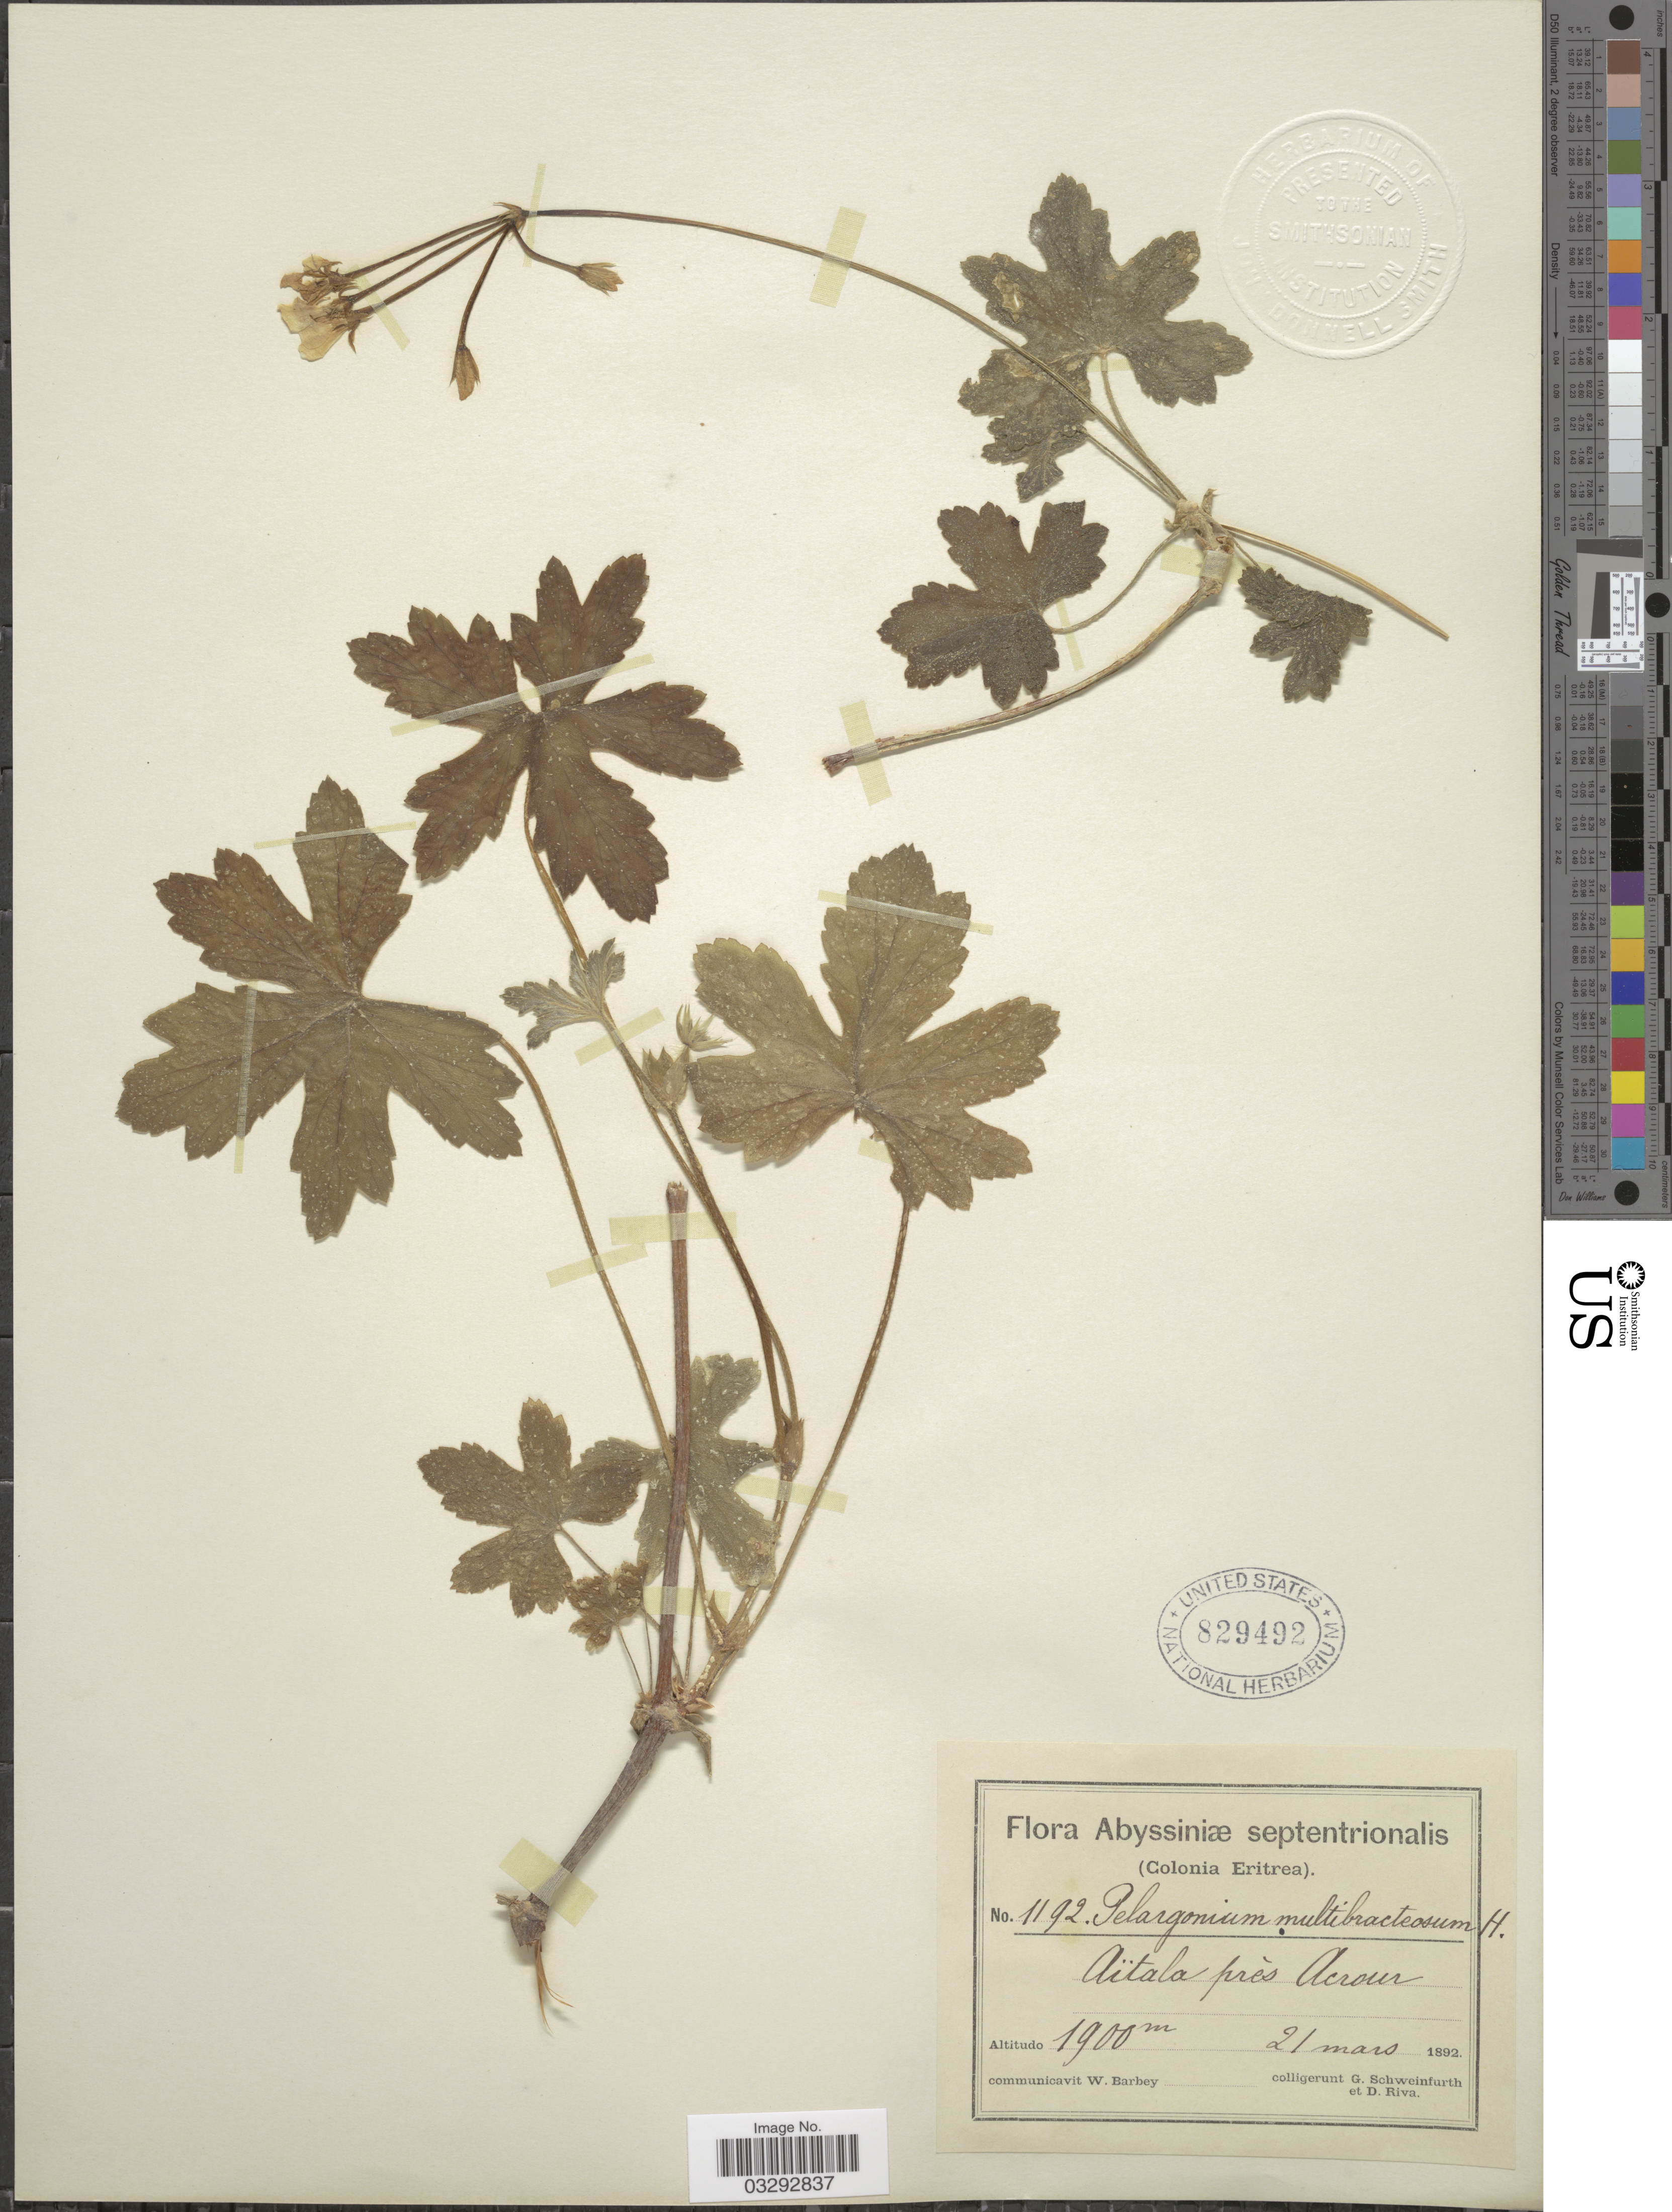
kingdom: Plantae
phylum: Tracheophyta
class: Magnoliopsida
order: Geraniales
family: Geraniaceae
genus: Pelargonium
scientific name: Pelargonium multibracteatum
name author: Hochst. ex A. Rich.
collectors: G. A. Schweinfurth (herbarium) & D. Riva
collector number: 1192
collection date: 1892-03-21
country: Eritrea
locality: Abyssiniæ septentrionalis (Colonia Eritrea) Aïtala près Acrour.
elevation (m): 1900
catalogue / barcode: US 829492